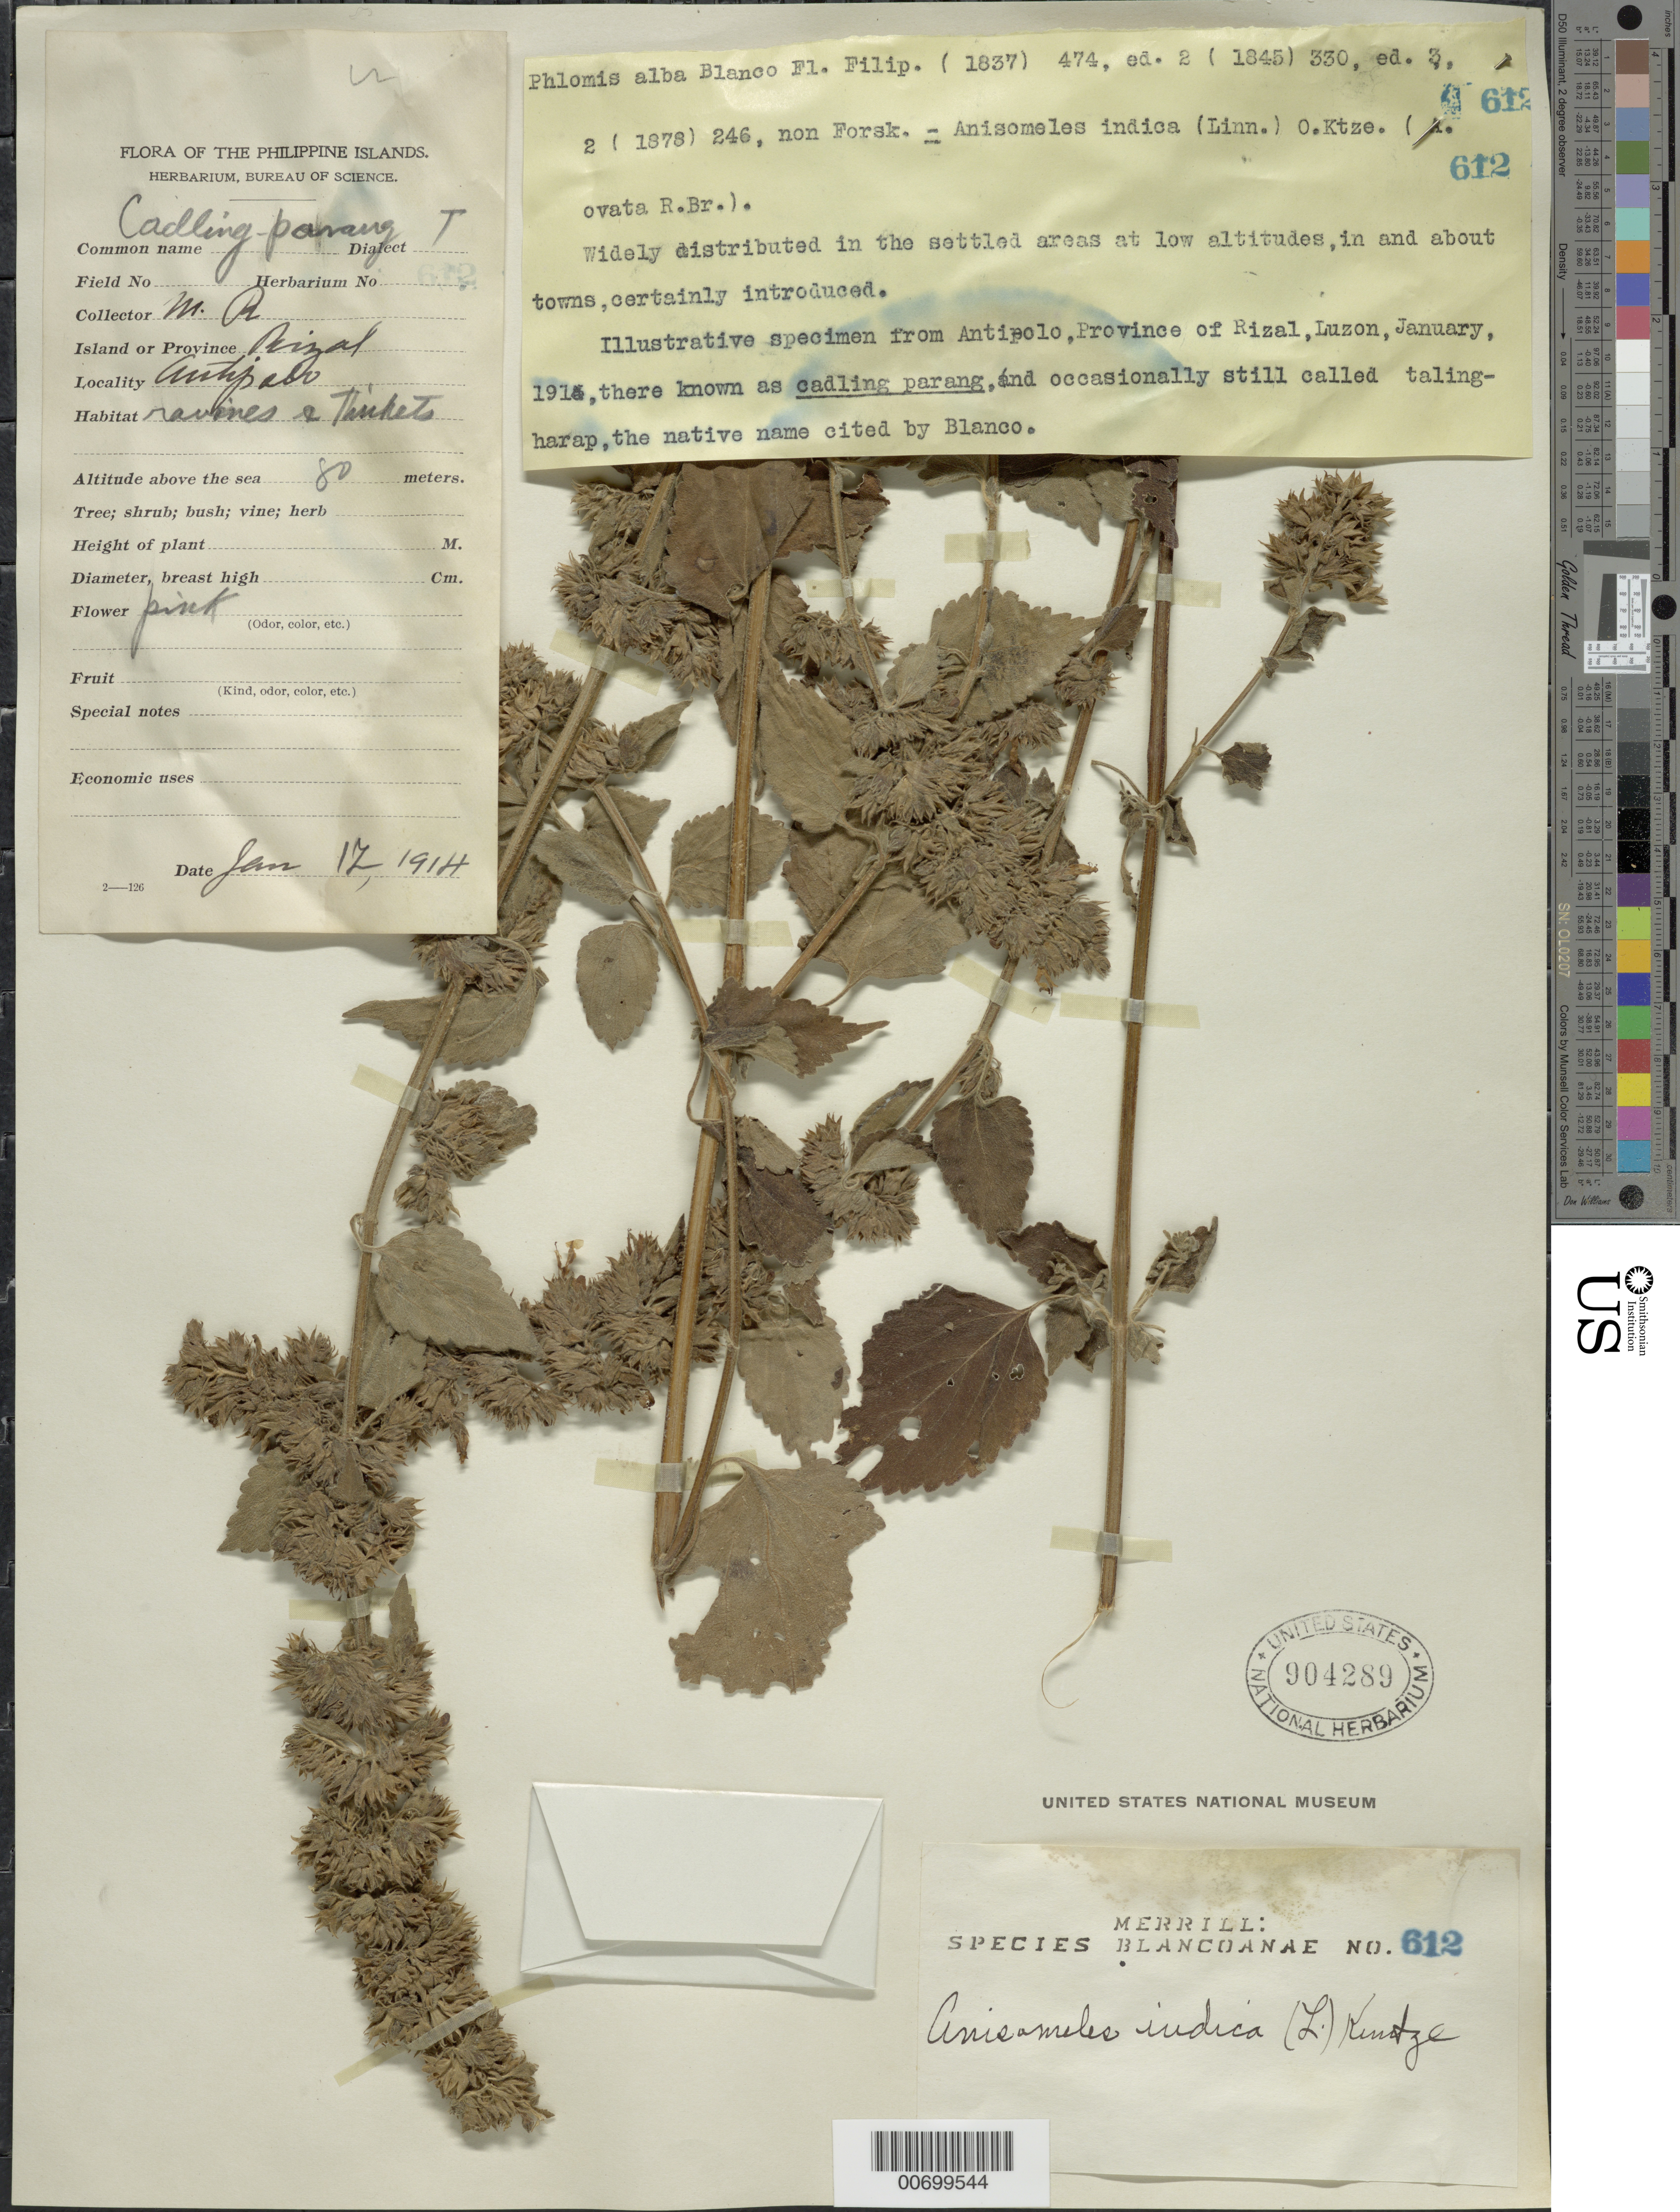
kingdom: Plantae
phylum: Tracheophyta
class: Magnoliopsida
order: Lamiales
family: Lamiaceae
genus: Anisomeles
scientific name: Anisomeles indica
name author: (L.) Kuntze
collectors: M. Ramos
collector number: Sp. Blancoan. 0612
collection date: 1914-01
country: Philippines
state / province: Calabarzon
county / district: Rizal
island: Luzon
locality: Antipolo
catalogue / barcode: US 904289